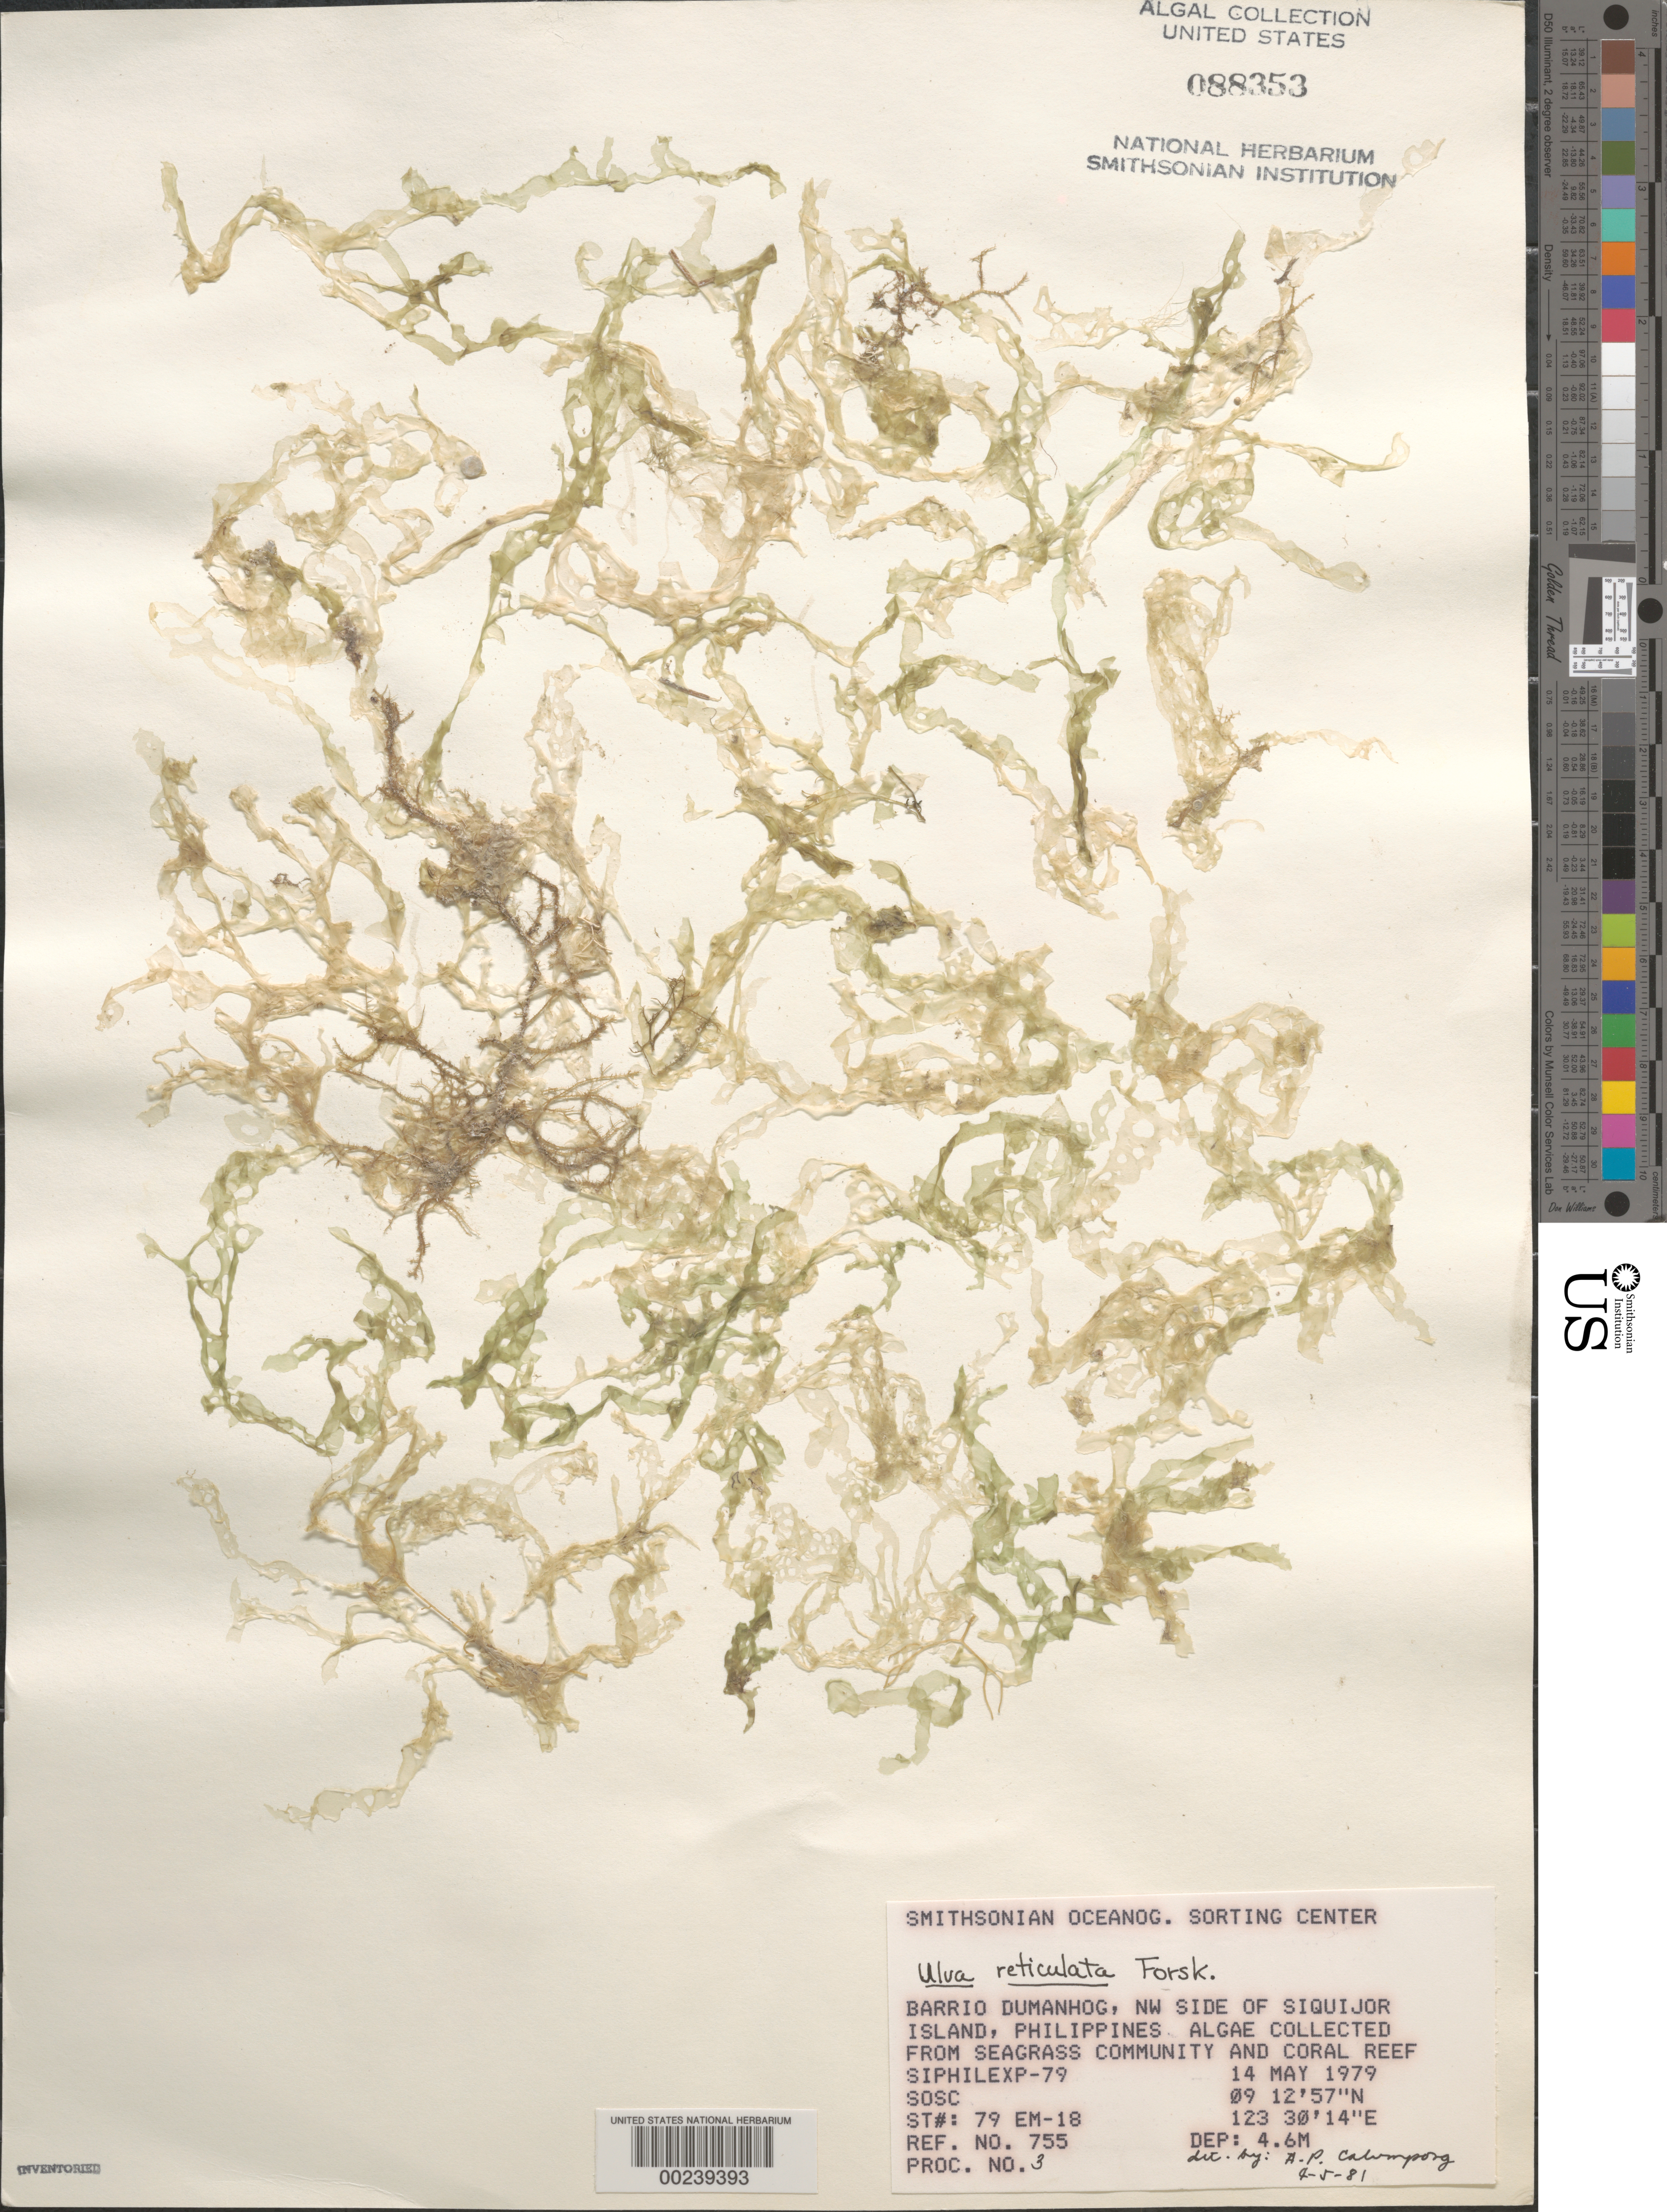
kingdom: Plantae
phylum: Chlorophyta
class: Ulvophyceae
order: Ulvales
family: Ulvaceae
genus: Ulva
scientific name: Ulva reticulata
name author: Forssk.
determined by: Calumpong, H. P.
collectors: SOSC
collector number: Station 79 Em-18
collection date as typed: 14 May 1979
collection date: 1979-05-14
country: Philippines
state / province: Central Visayas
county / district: Siquijor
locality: Visayan, Barrio dumanhog, siquijor island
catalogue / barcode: US 88353